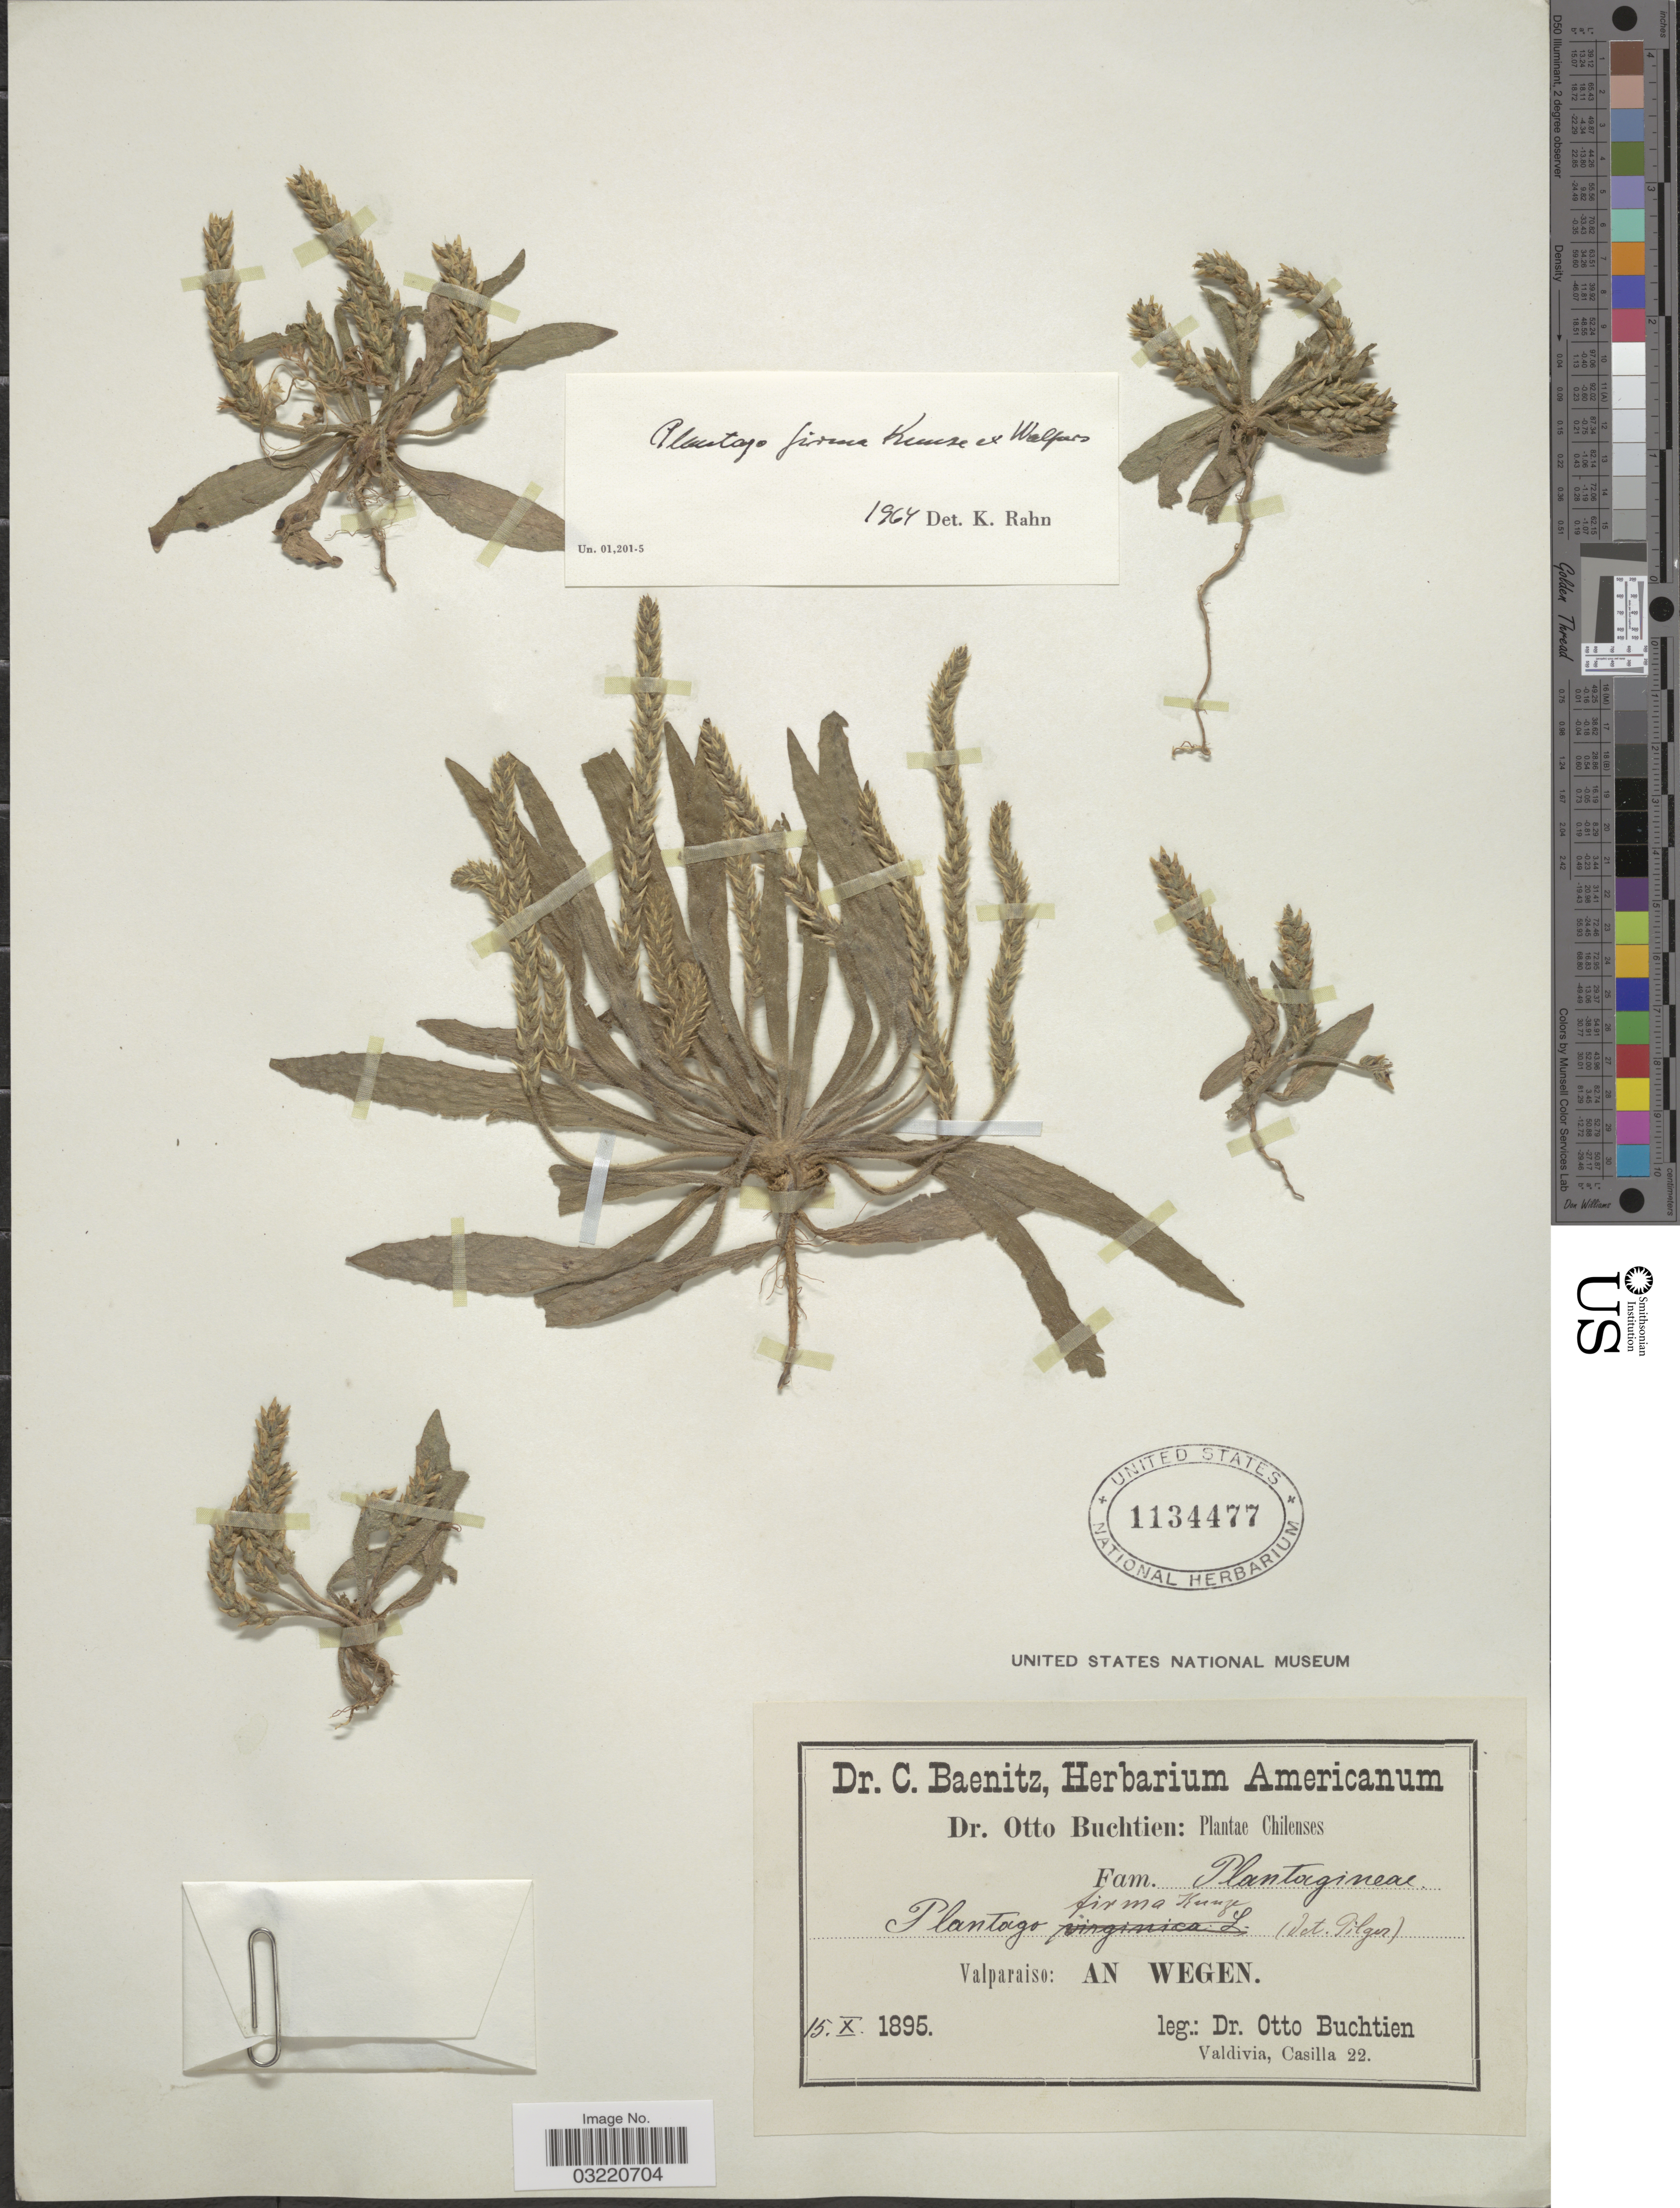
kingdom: Plantae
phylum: Tracheophyta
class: Magnoliopsida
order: Lamiales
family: Plantaginaceae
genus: Plantago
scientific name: Plantago firma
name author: Kunze ex Walp.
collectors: O. Buchtien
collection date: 1895-10-15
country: Chile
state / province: Valparaíso (V)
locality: An Wegen.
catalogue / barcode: US 1134477